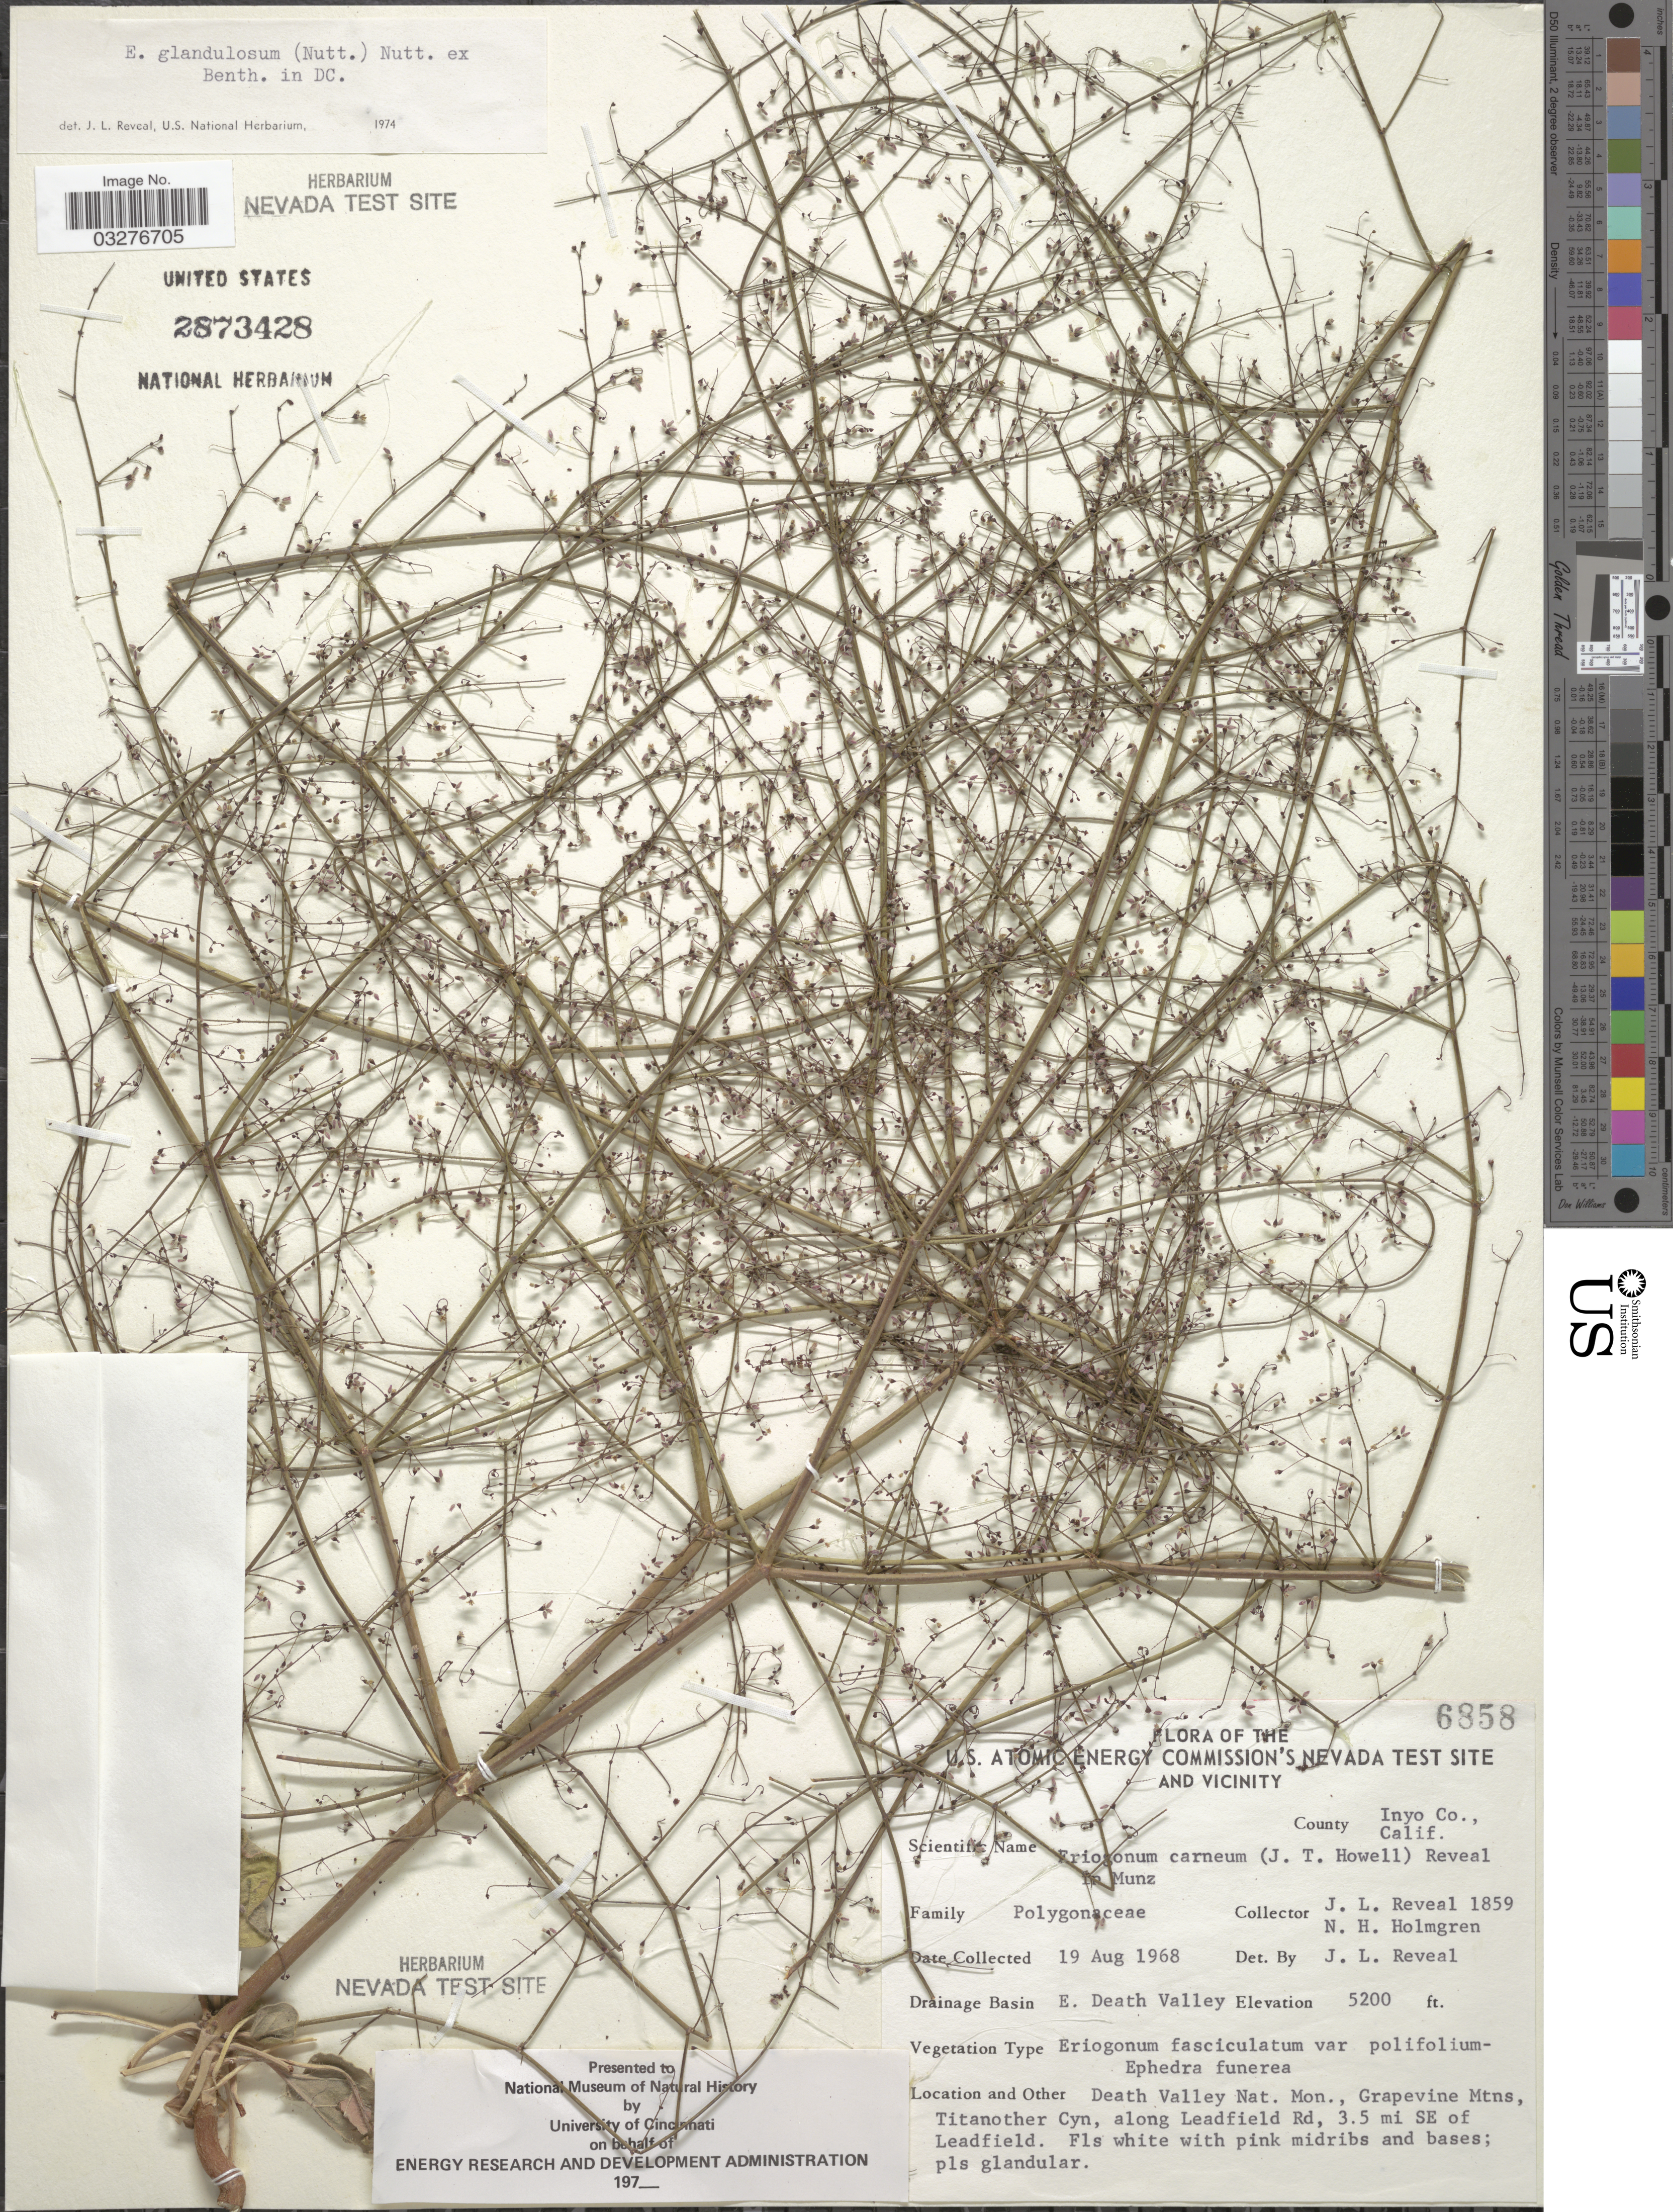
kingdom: Plantae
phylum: Tracheophyta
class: Magnoliopsida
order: Caryophyllales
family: Polygonaceae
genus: Eriogonum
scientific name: Eriogonum glandulosum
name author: (Nutt.) Nutt. ex Benth.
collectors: J. L. Reveal & N. H. Holmgren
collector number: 1859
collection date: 1968-08-19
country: United States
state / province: California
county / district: Los Angeles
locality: U. S. Atomic Energy Commission's Nevada Test Site and Vicinity. [unsure placement] County Inyo Co., Calif. Drainage Basin E. Death Valley. Death Valley Nat. Mon., Grapevine Mtns, Titanother Cyn, along Leadfield Rd, 3.5 mi SE of Leadfield.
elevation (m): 1585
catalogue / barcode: US 2873428